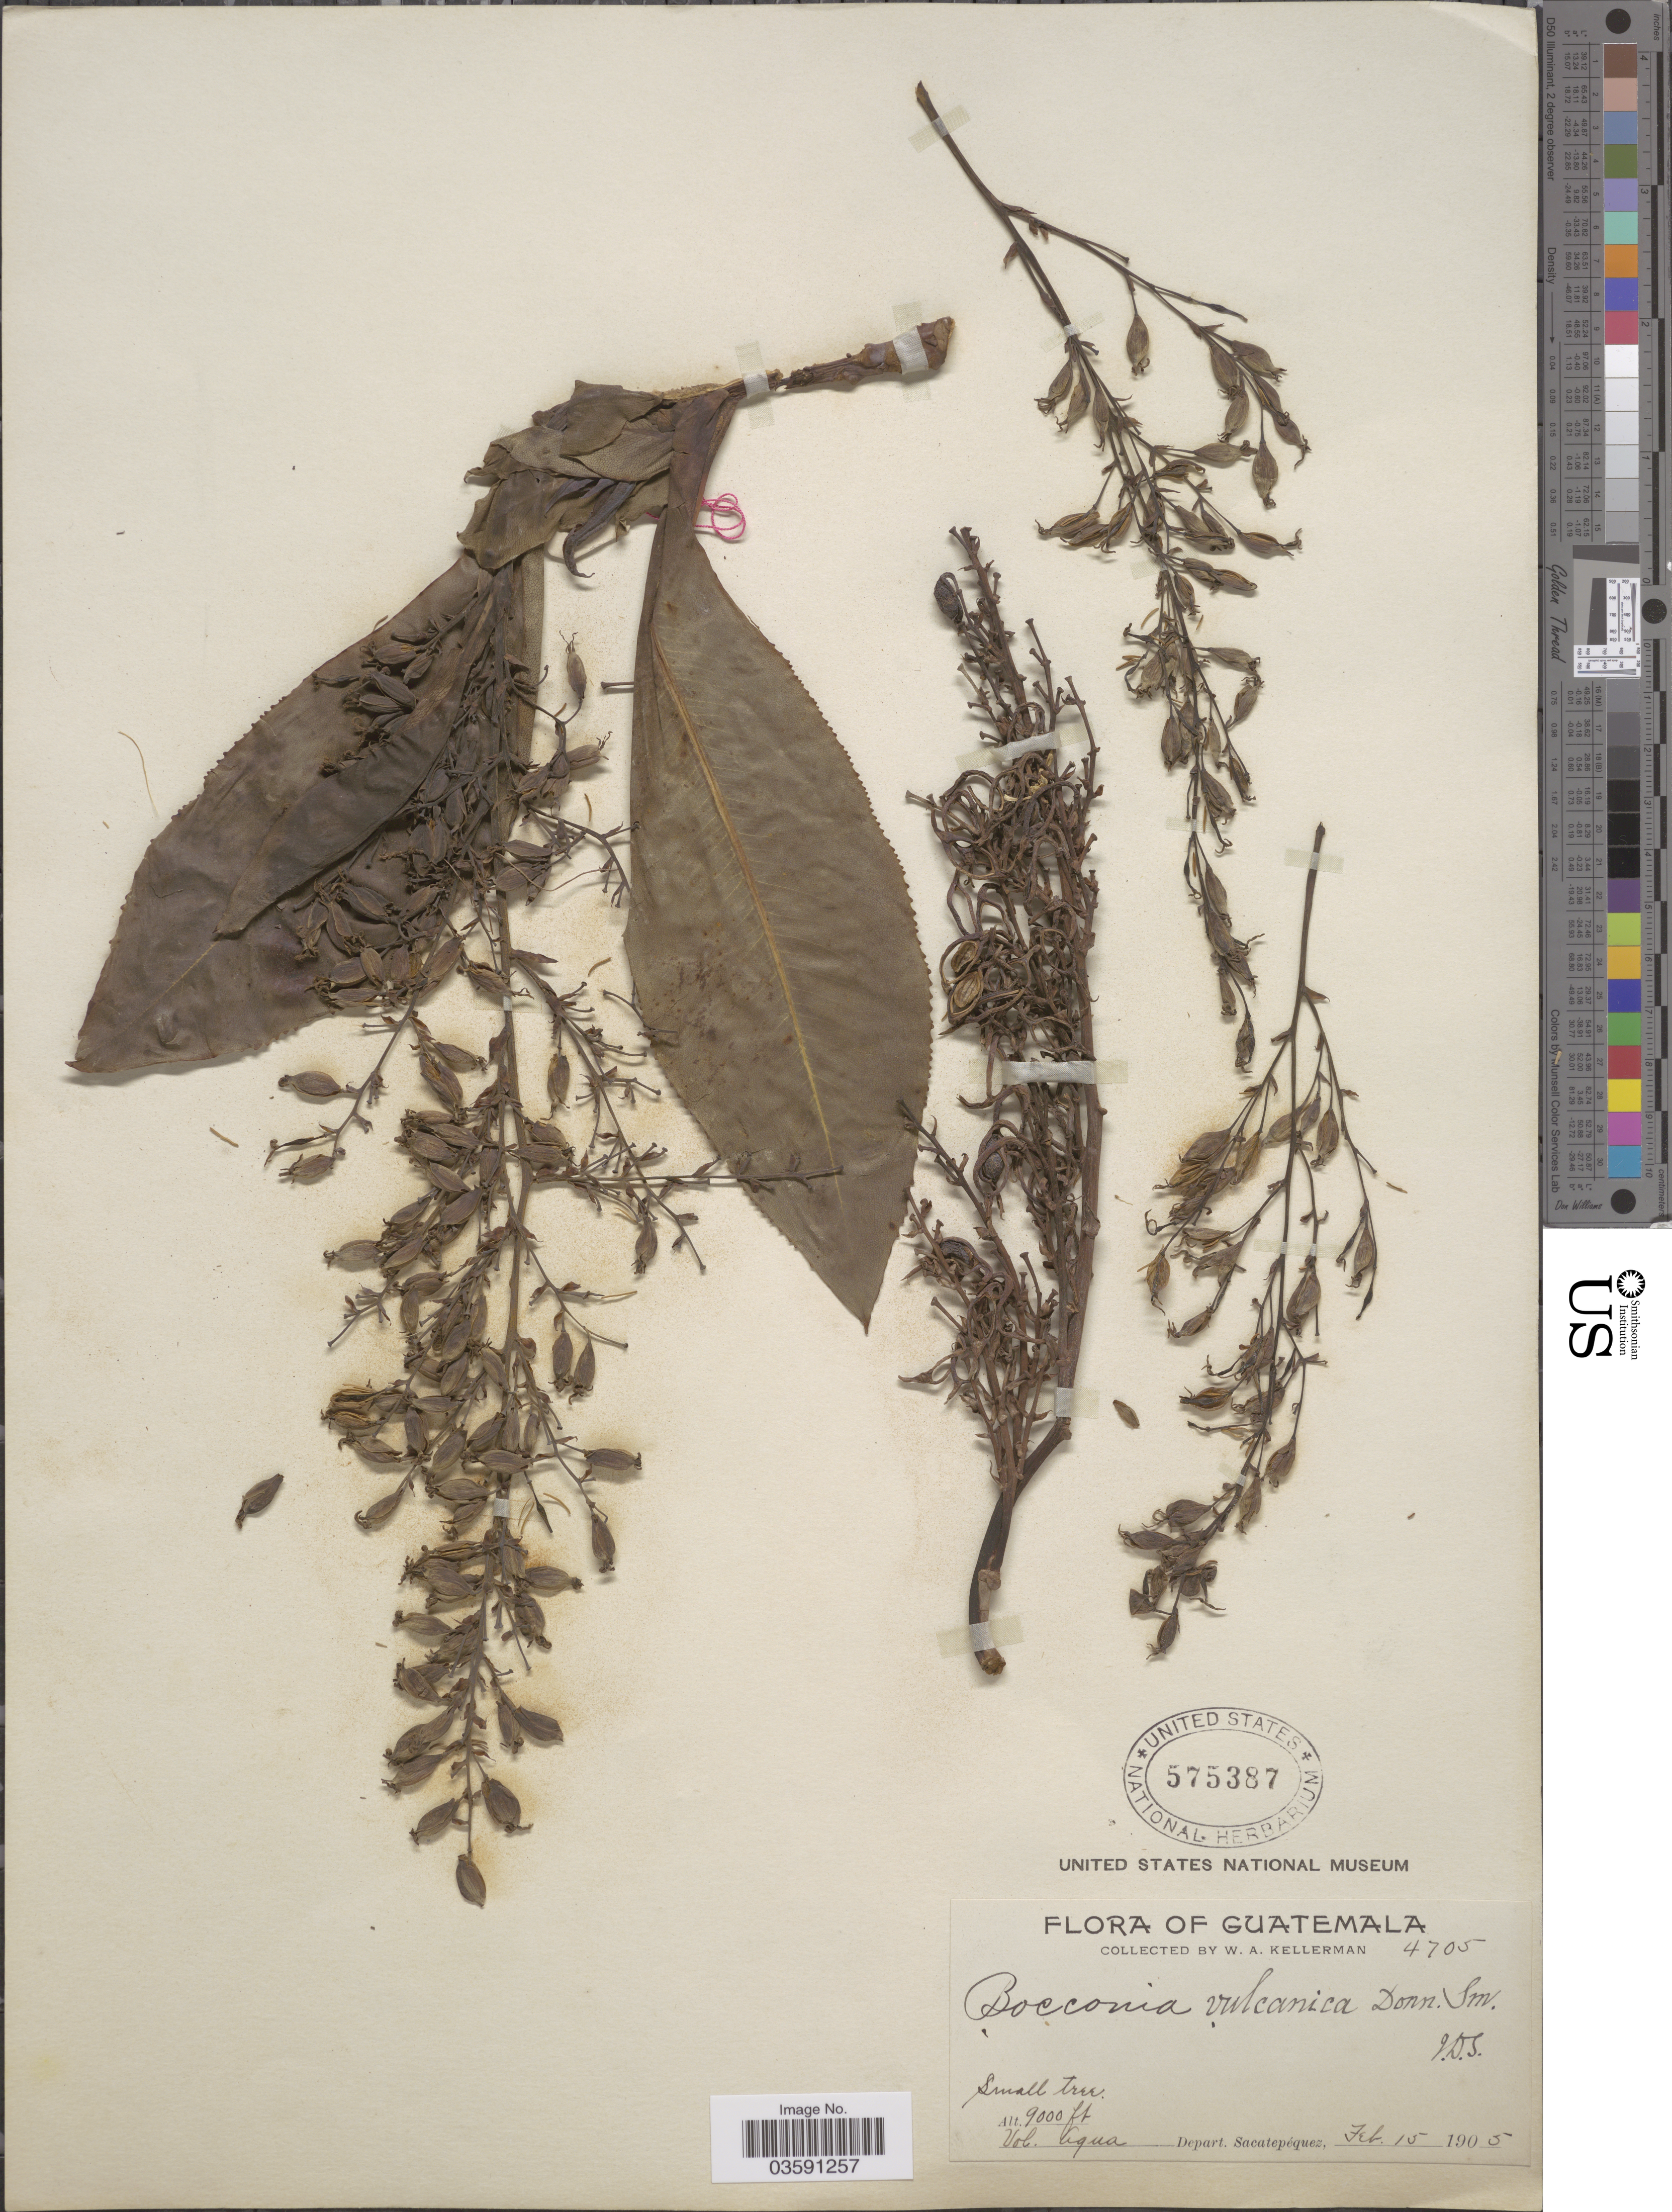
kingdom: Plantae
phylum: Tracheophyta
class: Magnoliopsida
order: Ranunculales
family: Papaveraceae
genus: Bocconia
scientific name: Bocconia vulcanica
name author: Donn. Sm.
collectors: W. Kellerman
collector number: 4705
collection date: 1905-02-15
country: Guatemala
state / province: Sacatepequez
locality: Vol. Agua. Depart. Sacatepéquez.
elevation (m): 2743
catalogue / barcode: US 575387